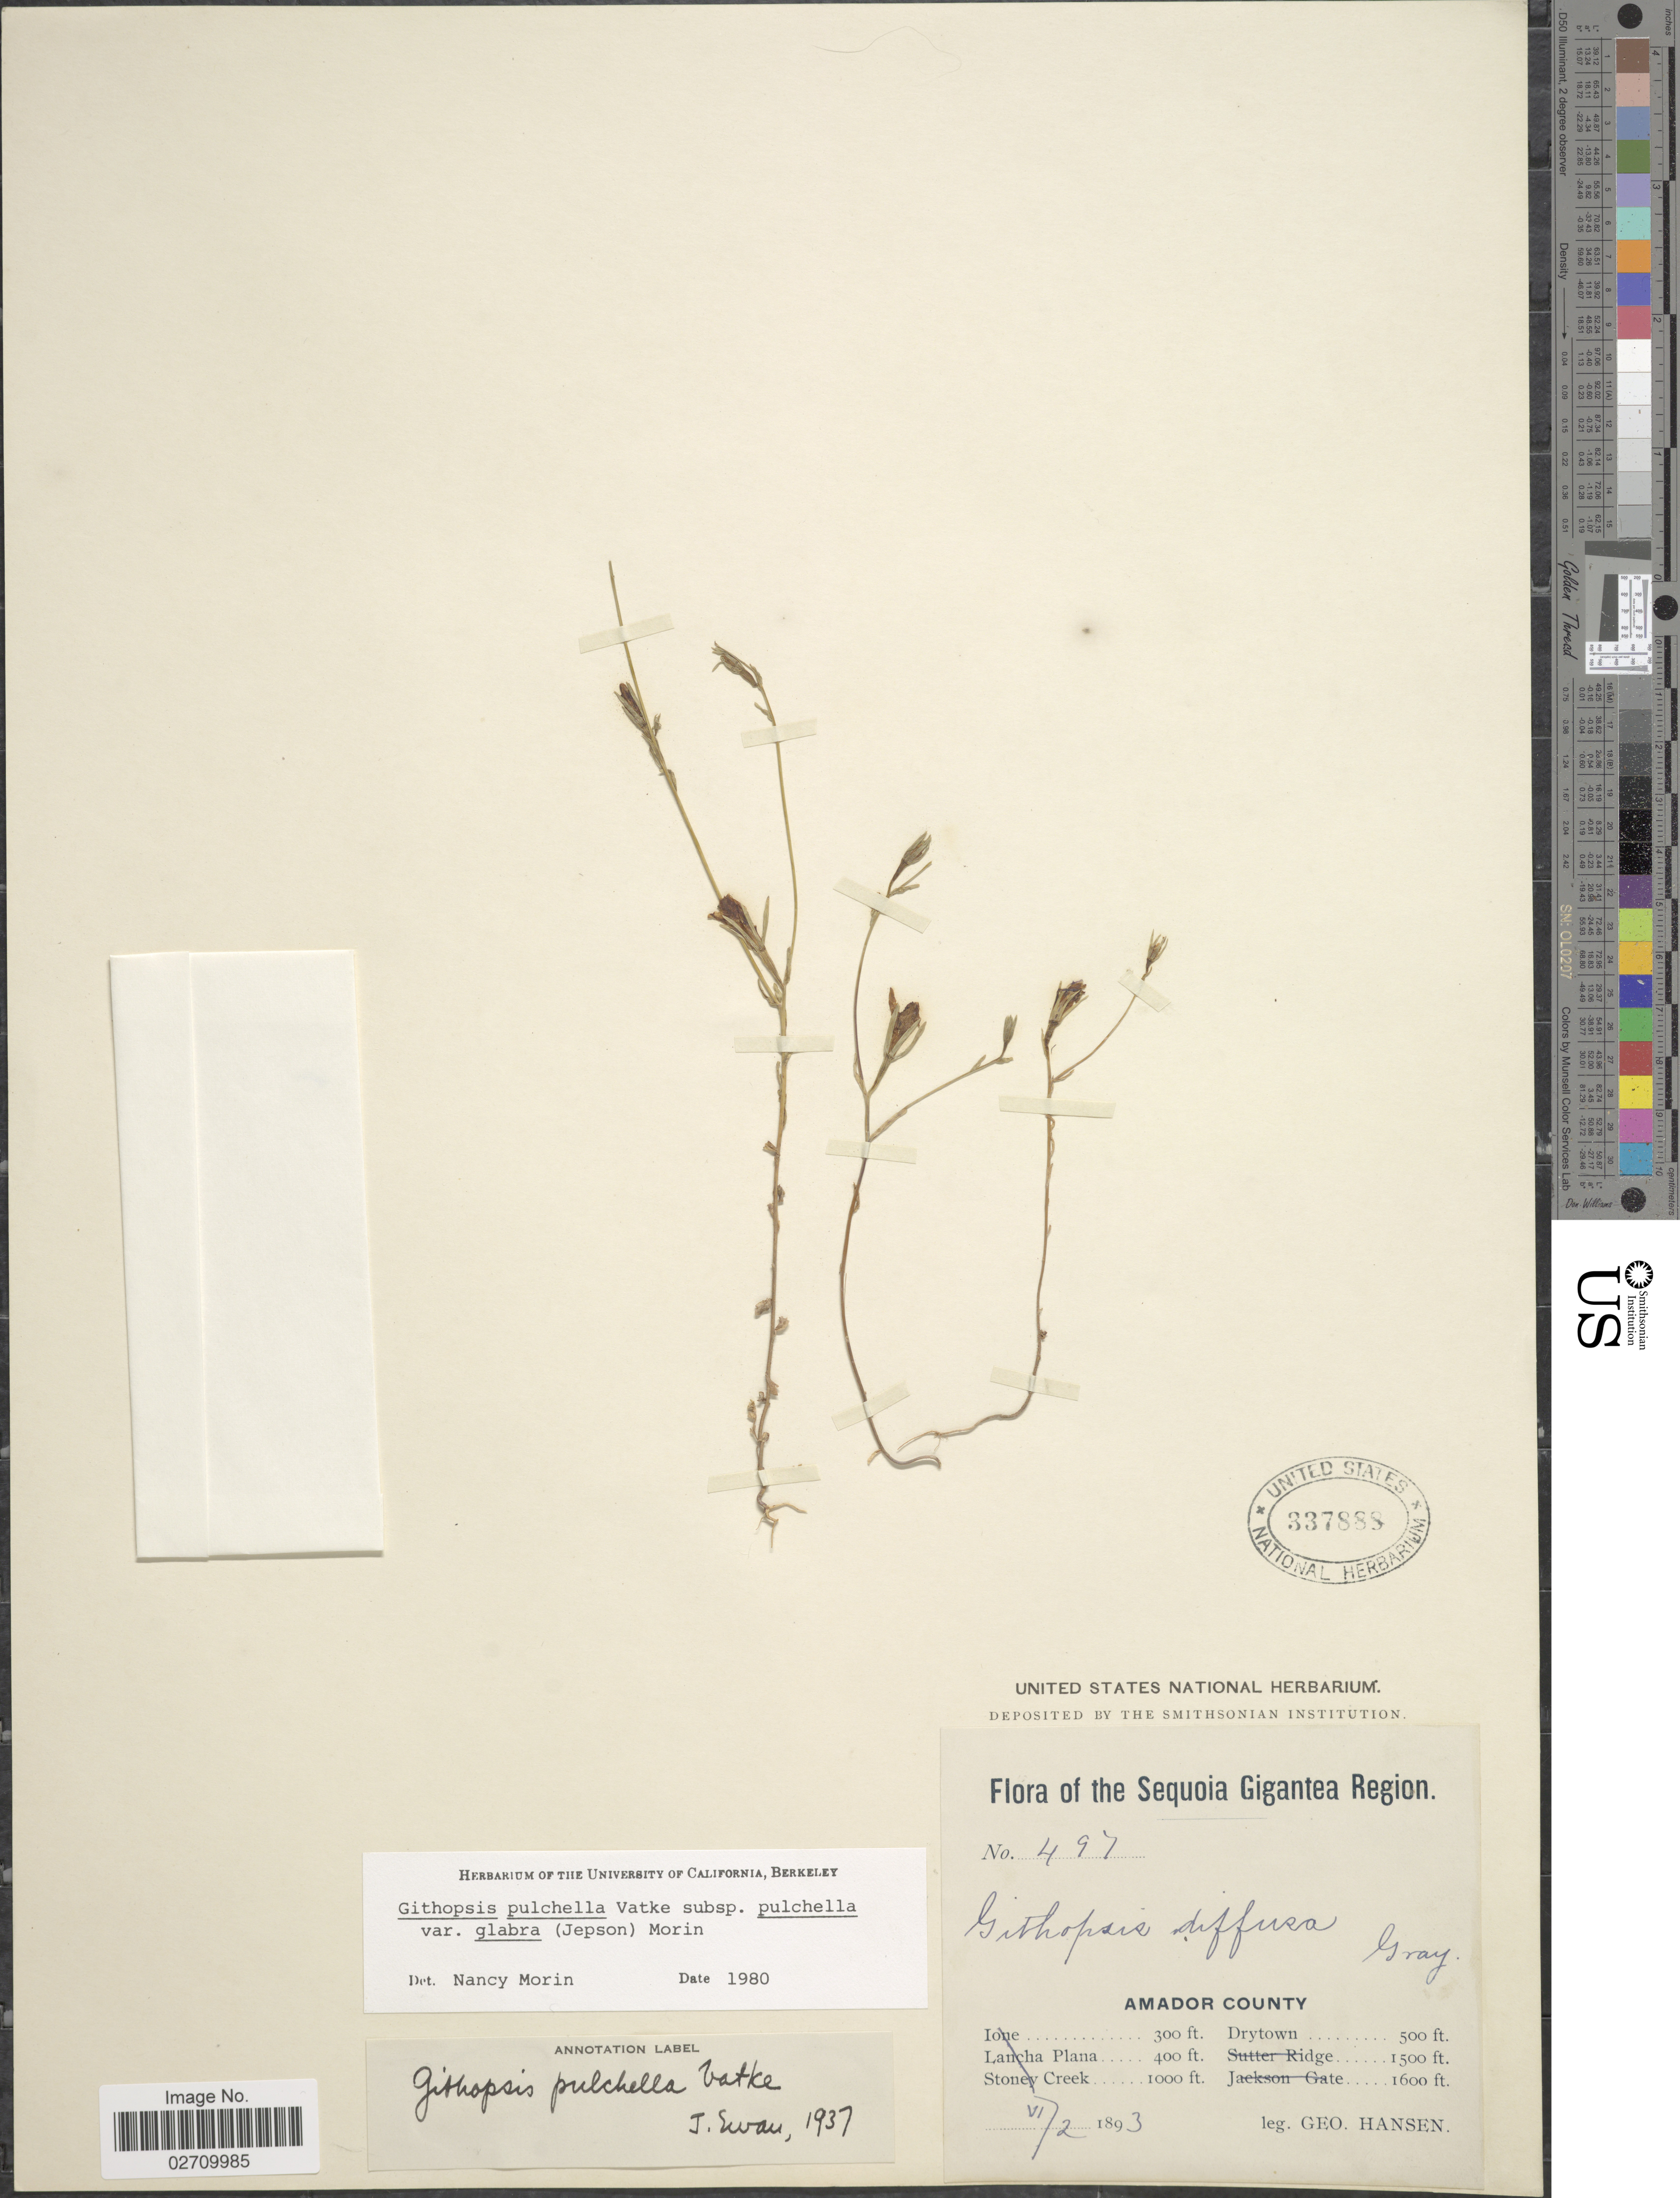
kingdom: Plantae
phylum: Tracheophyta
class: Magnoliopsida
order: Asterales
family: Campanulaceae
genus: Githopsis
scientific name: Githopsis pulchella var. glabra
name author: (Jeps.) Morin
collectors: G. Hansen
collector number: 497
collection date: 1893-06-02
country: United States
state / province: California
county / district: Amador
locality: Sequoia Gigantea Region. Amador County. Drytown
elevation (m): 152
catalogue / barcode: US 337888